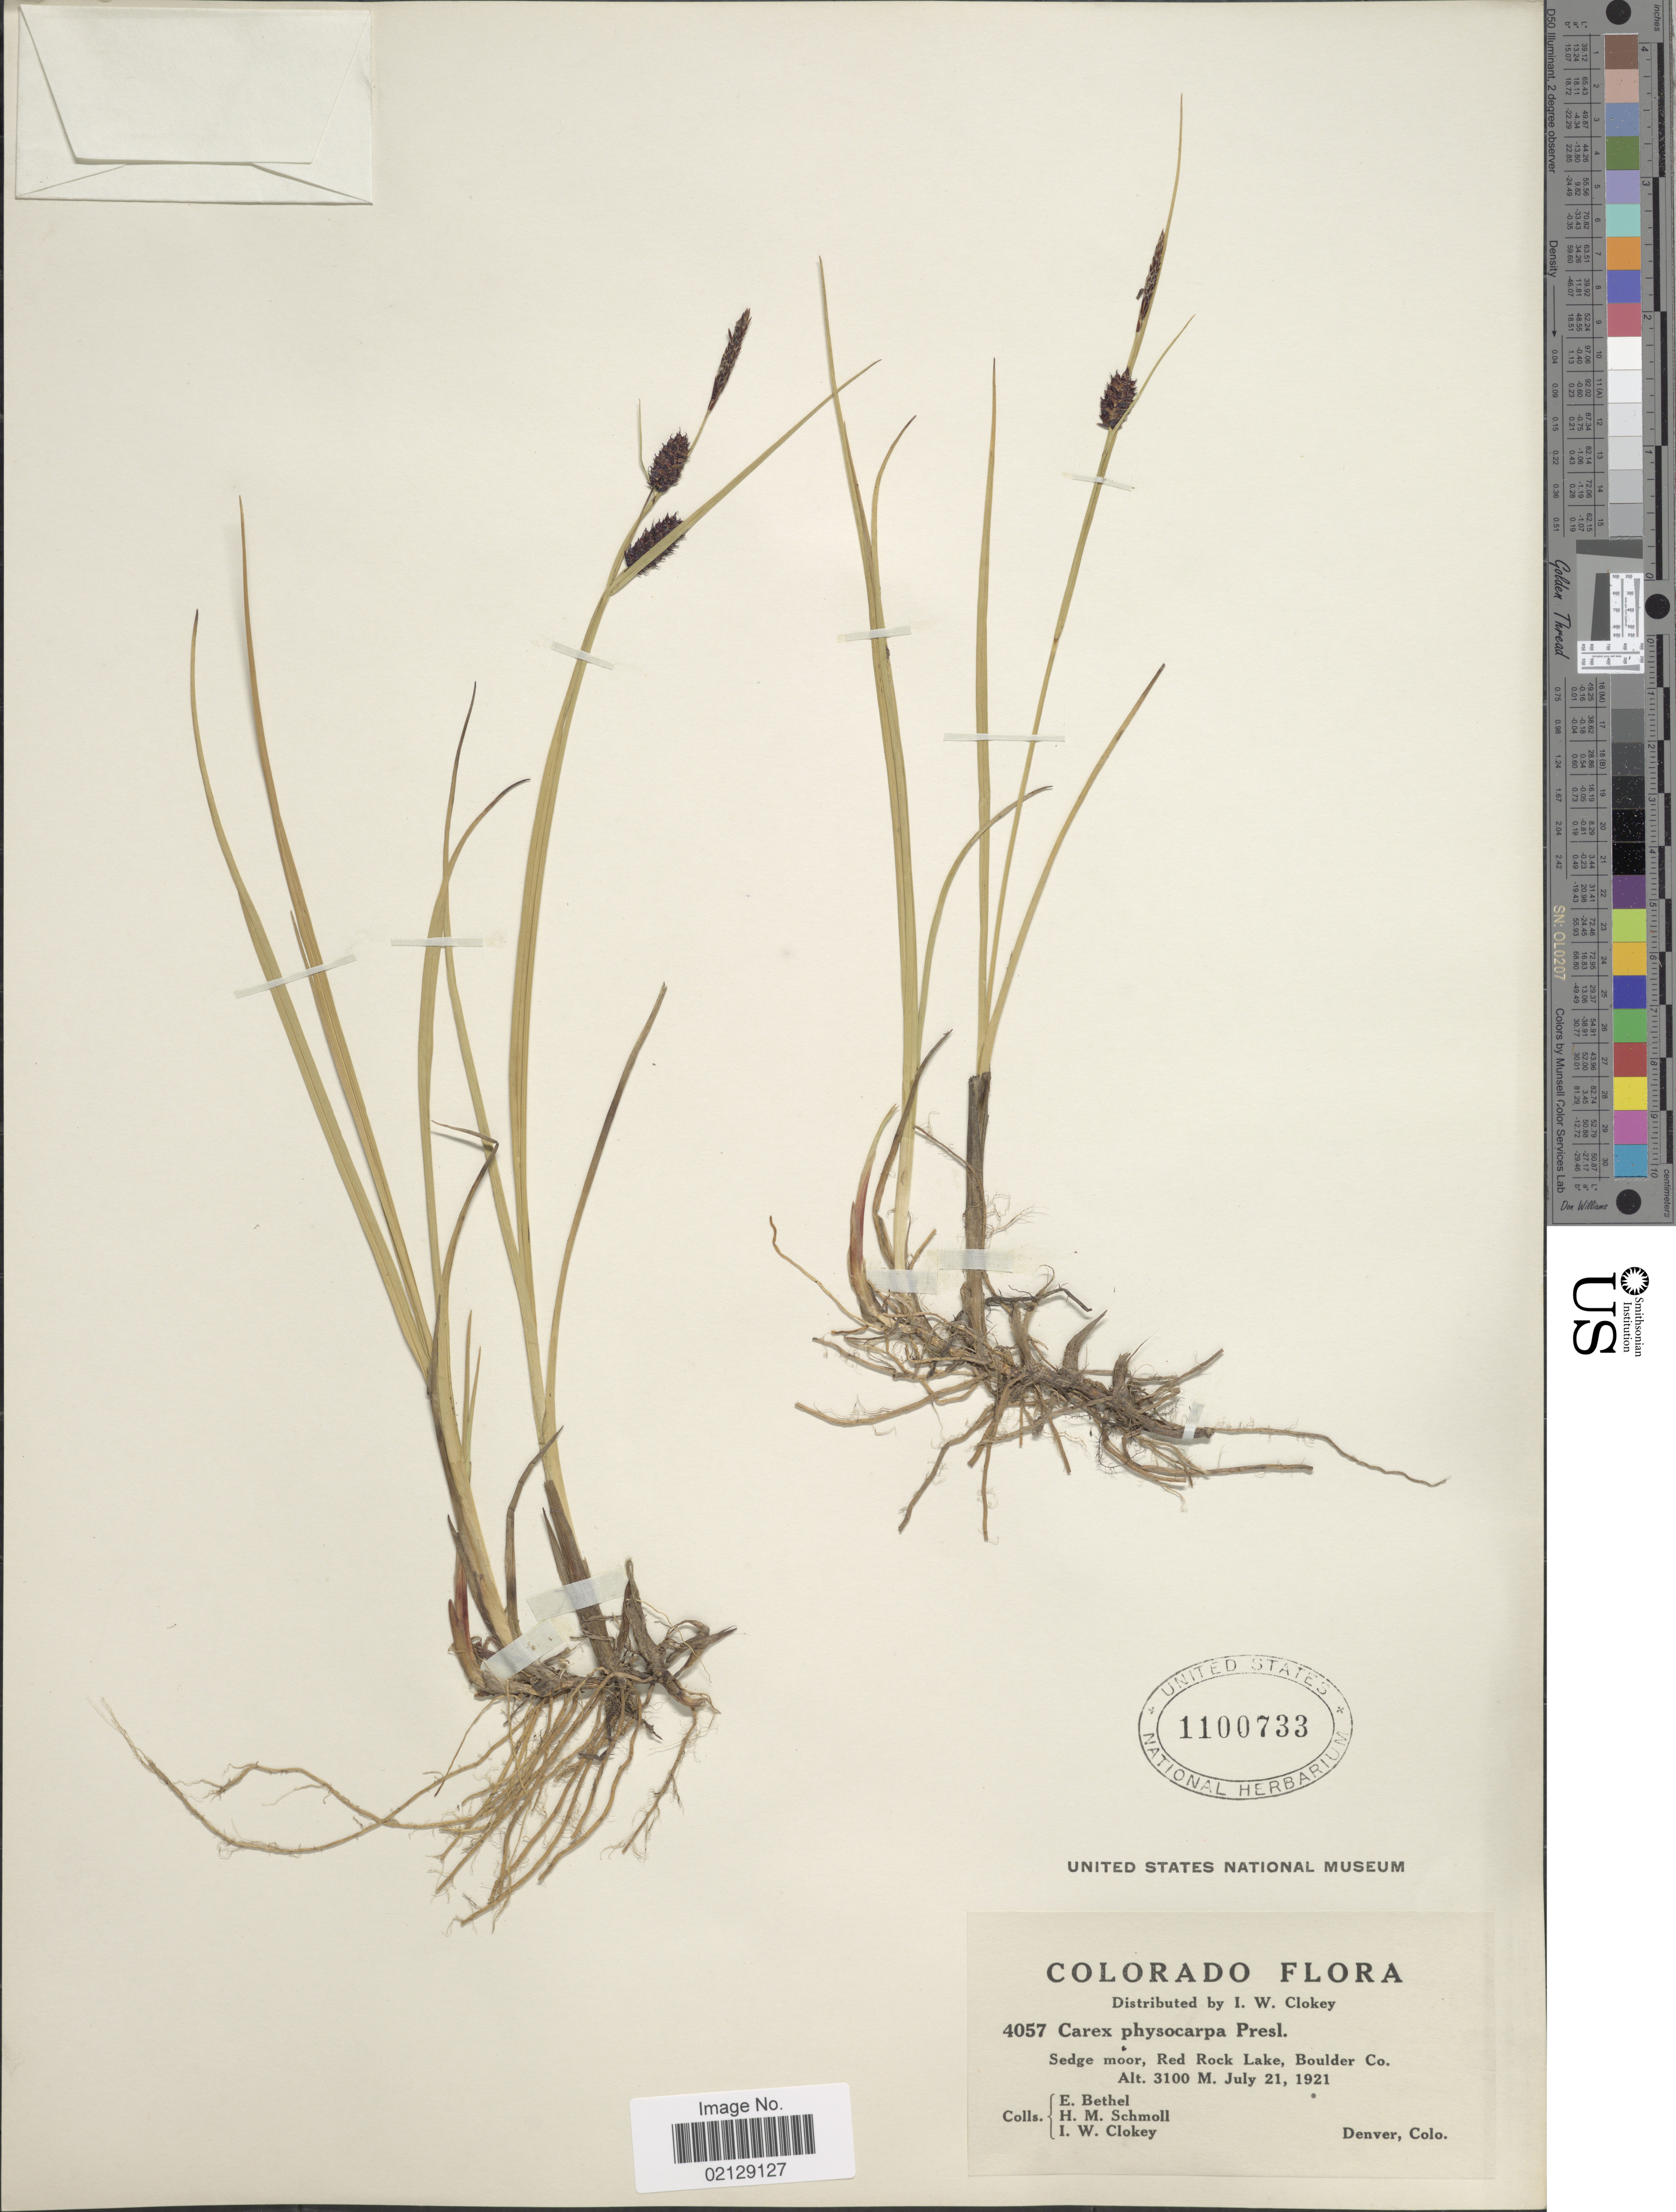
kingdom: Plantae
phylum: Tracheophyta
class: Liliopsida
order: Poales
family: Cyperaceae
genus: Carex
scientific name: Carex saxatilis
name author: L.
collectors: E. Bethel, H. Schmoll & I. W. Clokey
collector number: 34057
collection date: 1921-07-21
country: United States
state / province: Colorado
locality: Sedge moor, Red Rock Lake, Boulder Co.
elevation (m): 3100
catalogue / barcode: US 1100733